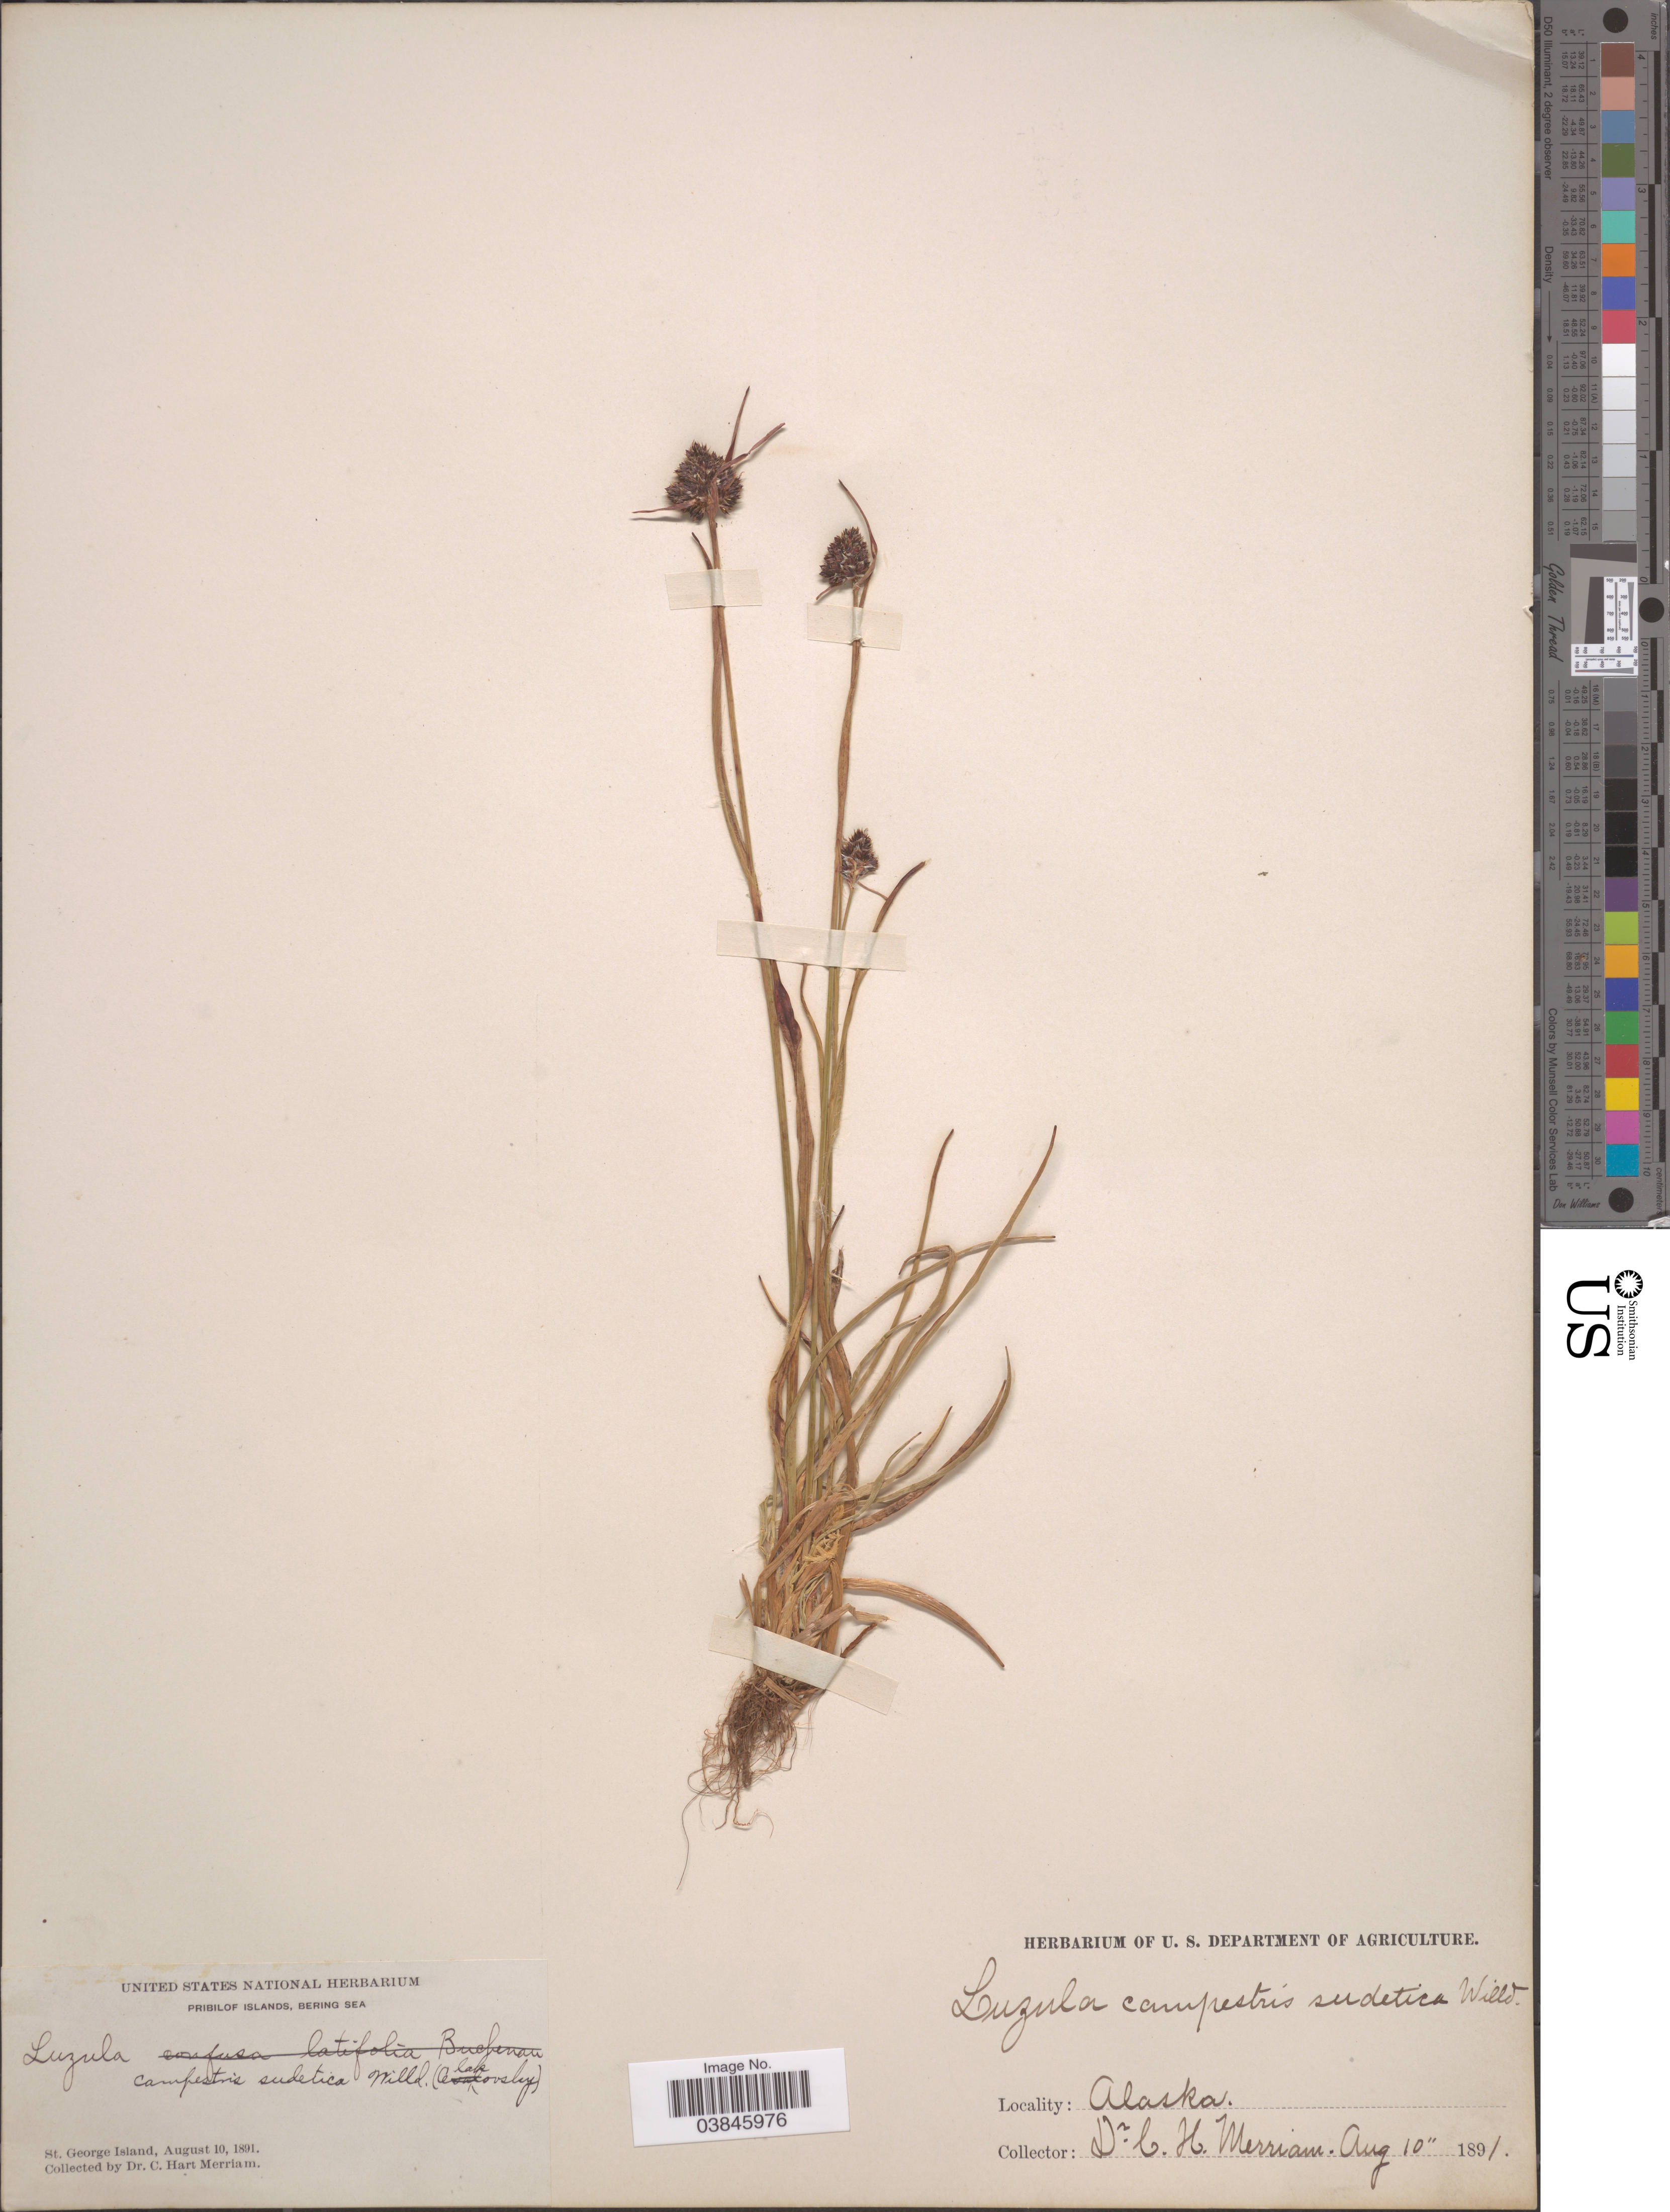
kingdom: Plantae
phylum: Tracheophyta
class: Liliopsida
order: Poales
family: Juncaceae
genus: Luzula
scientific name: Luzula multiflora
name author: (Ehrh.) Lej.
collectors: C. Merriam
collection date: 1891-08-10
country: United States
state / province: Alaska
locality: Pribilof Islands, Bering Sea. St. George Island.